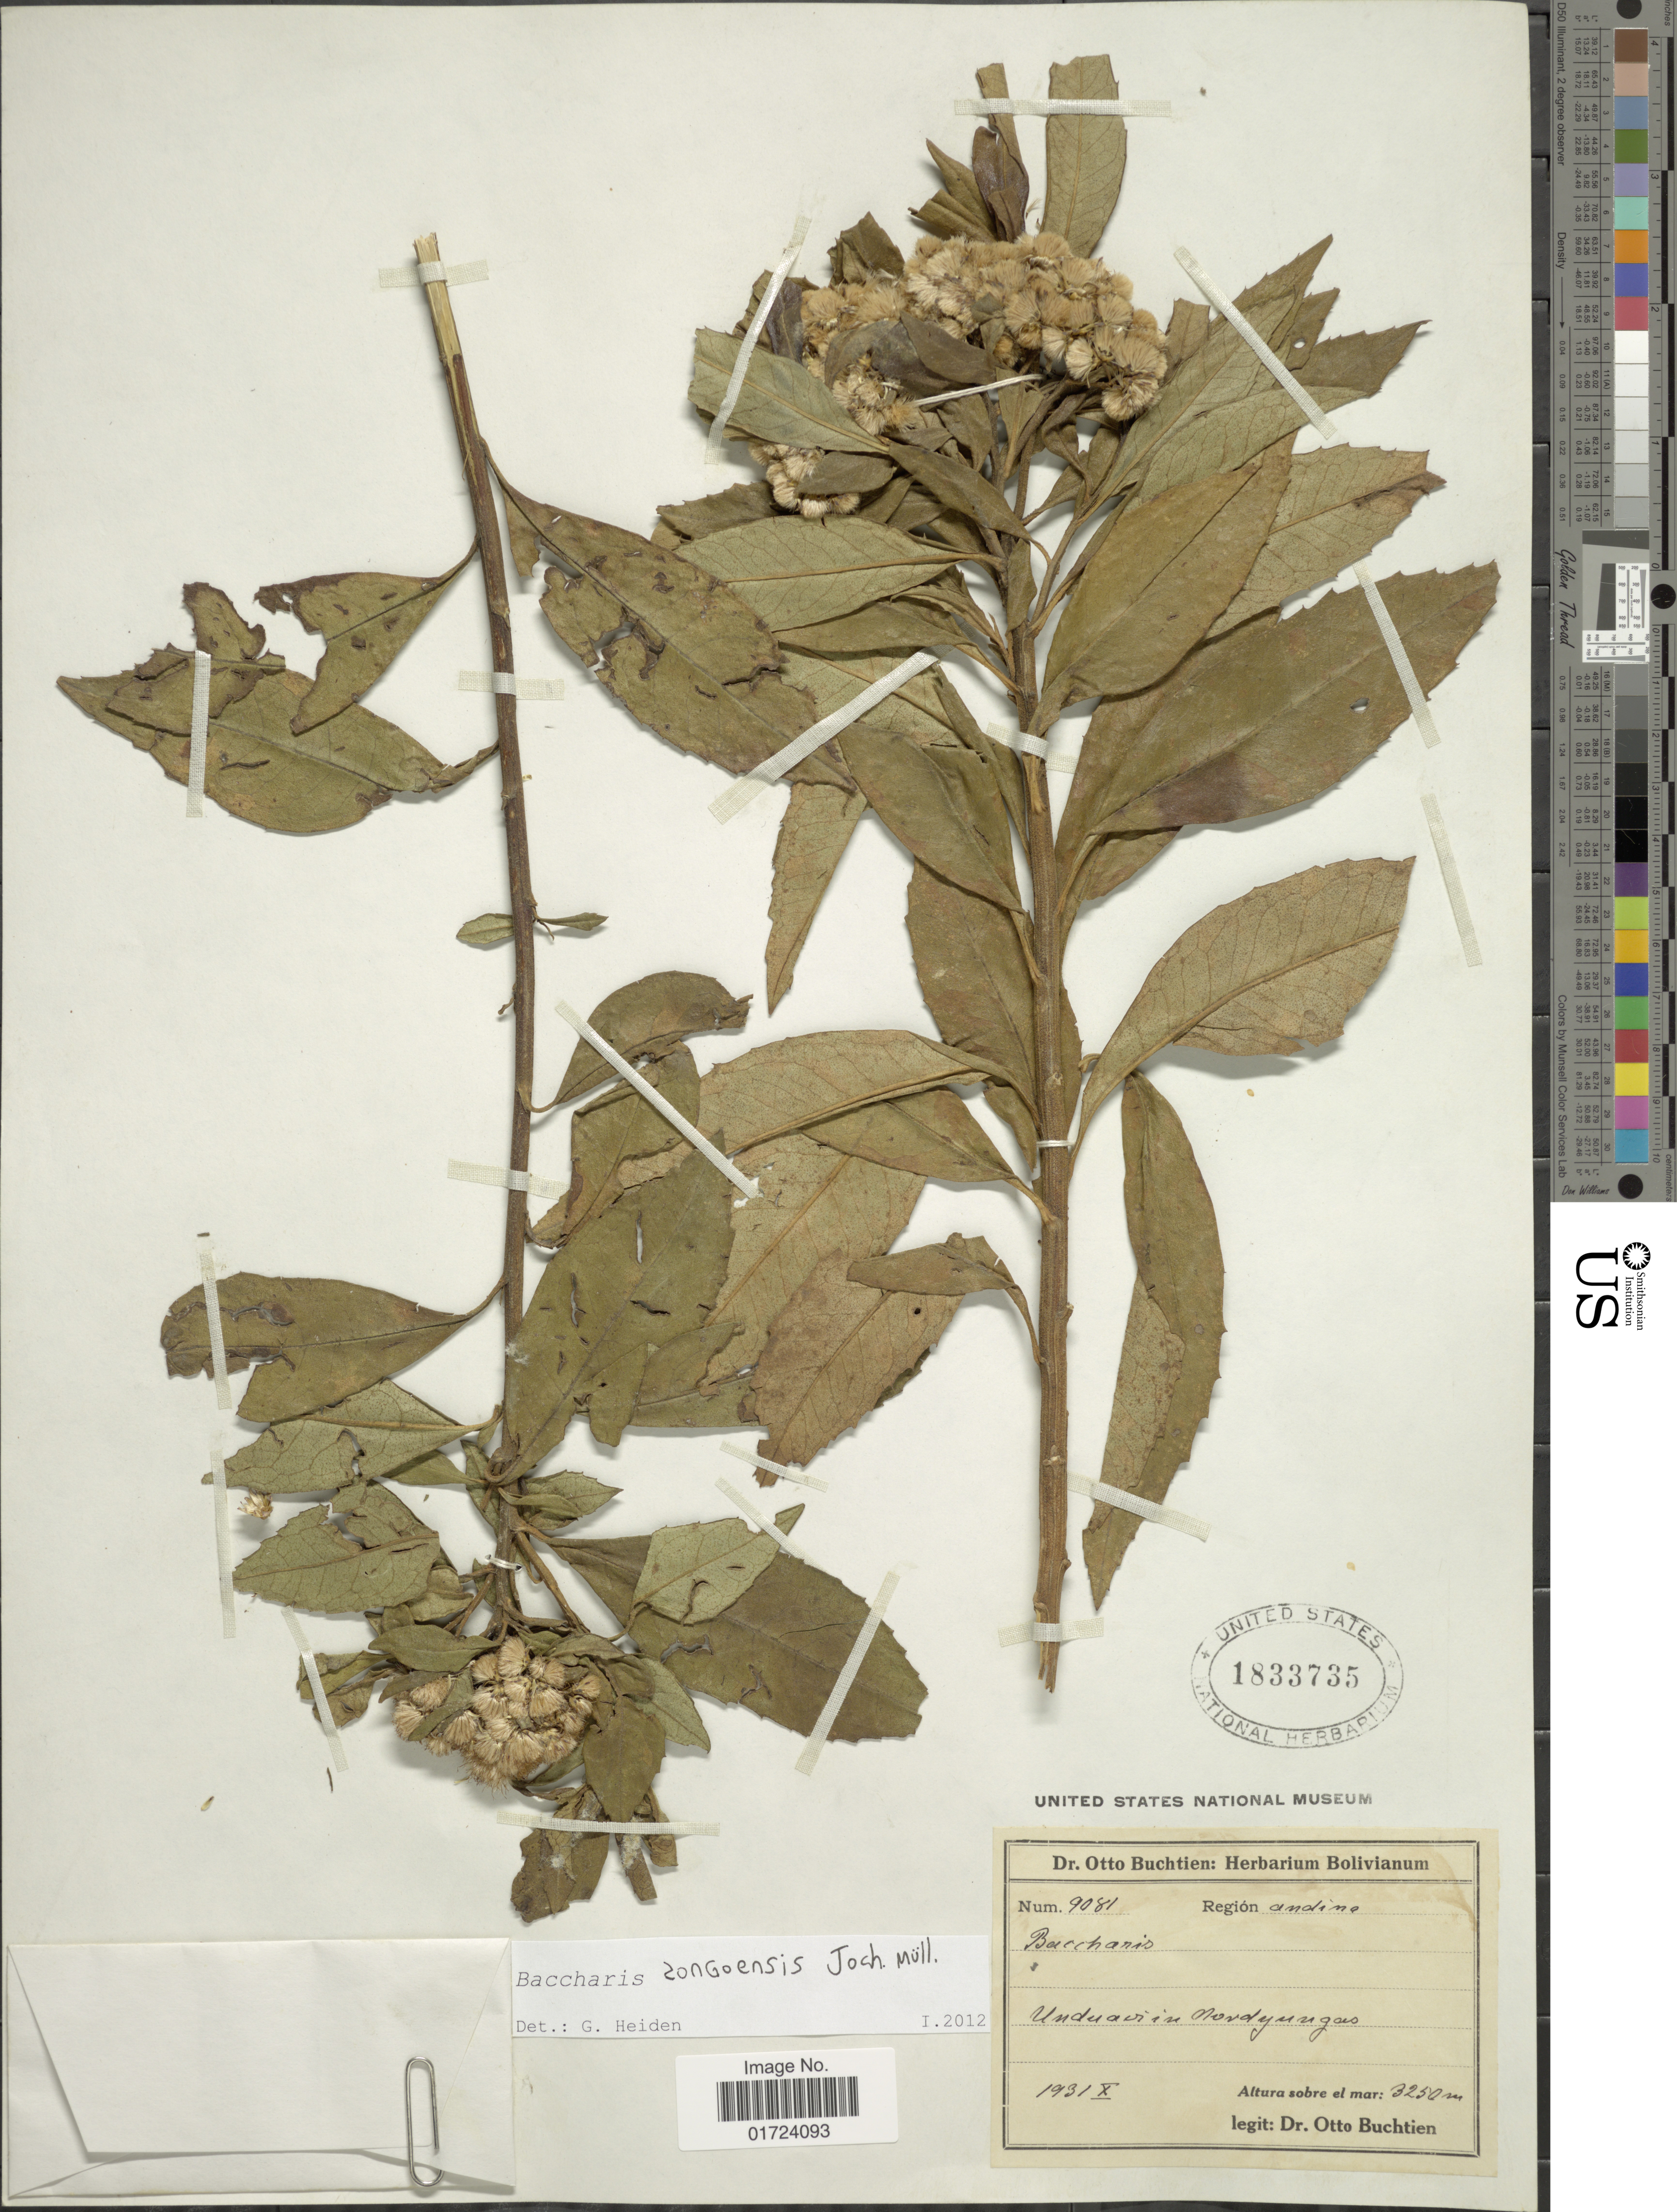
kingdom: Plantae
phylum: Tracheophyta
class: Magnoliopsida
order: Asterales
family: Asteraceae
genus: Baccharis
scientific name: Baccharis zongoensis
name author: Joch. Müll.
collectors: O. Buchtien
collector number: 9081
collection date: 1931-10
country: Bolivia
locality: Unduavi in Noryungas. Region andina.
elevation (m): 3250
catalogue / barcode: US 1833735